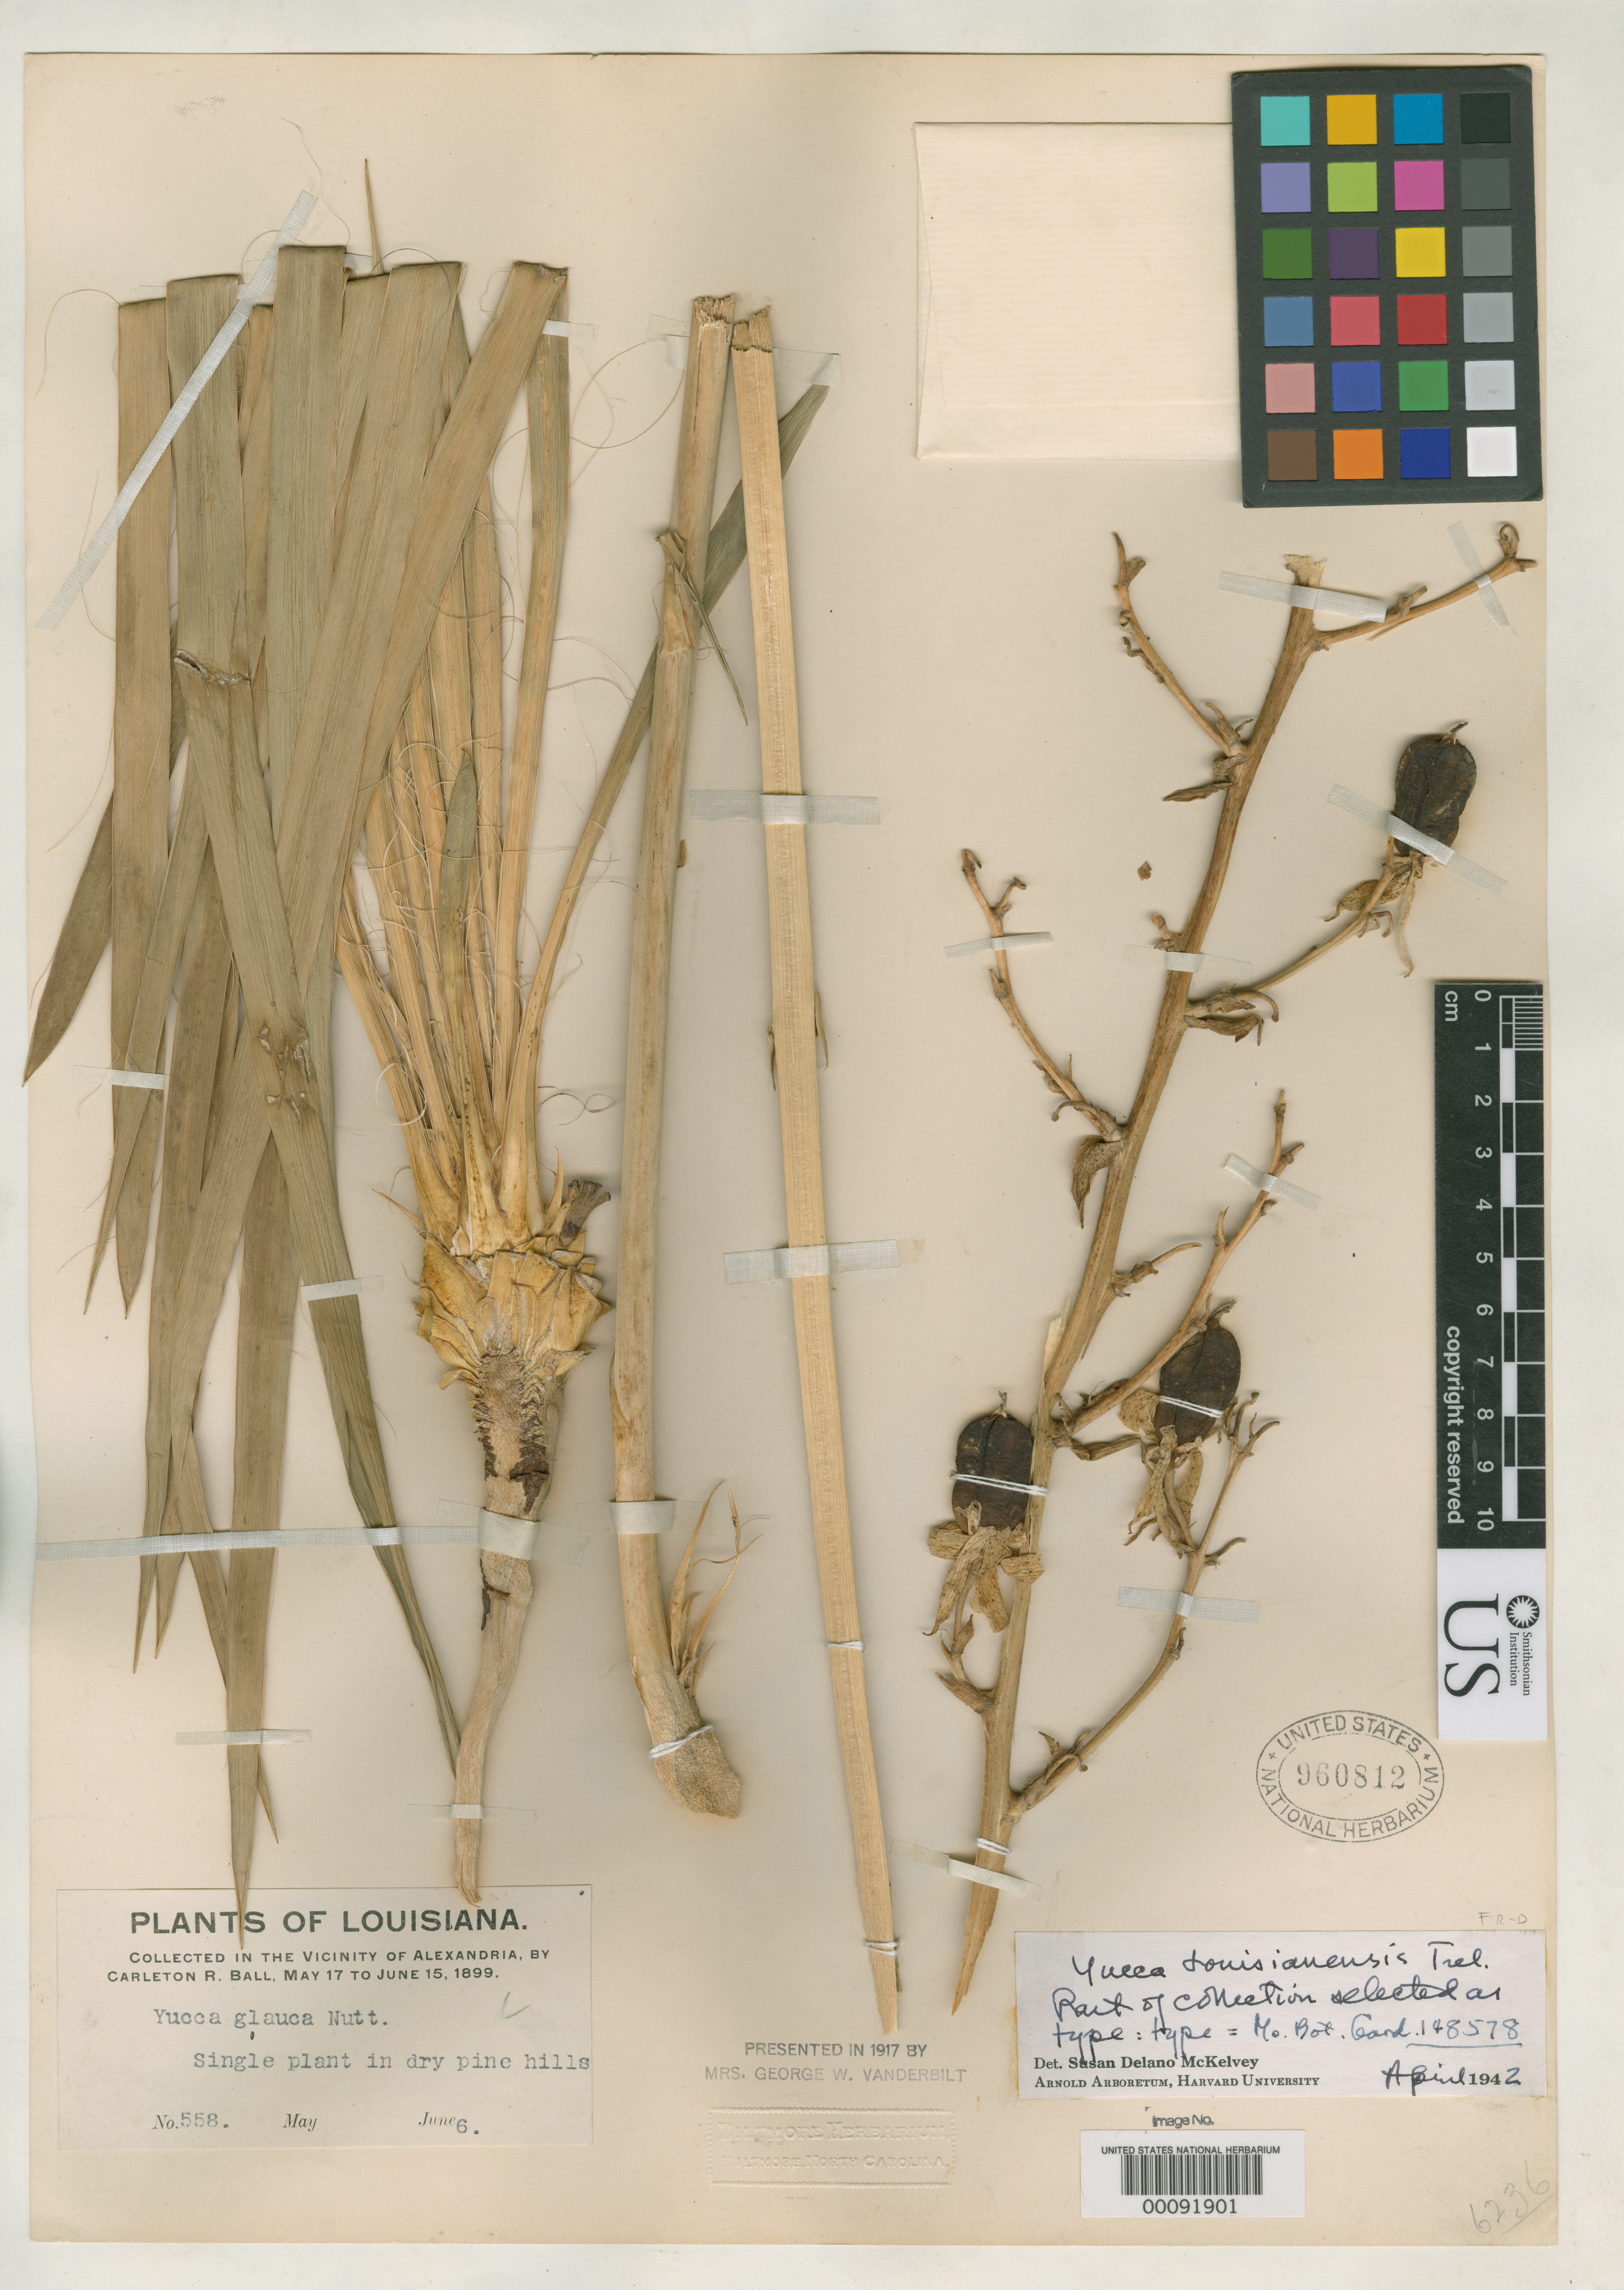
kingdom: Plantae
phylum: Tracheophyta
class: Liliopsida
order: Asparagales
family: Asparagaceae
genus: Yucca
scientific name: Yucca louisianensis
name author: Trel.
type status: Isosyntype; Isolectotype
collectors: C. R. Ball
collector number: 558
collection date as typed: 06 Jun 1899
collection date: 1899-06-06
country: United States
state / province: Louisiana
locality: Vicinity of Alexandria.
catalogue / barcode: US 960812